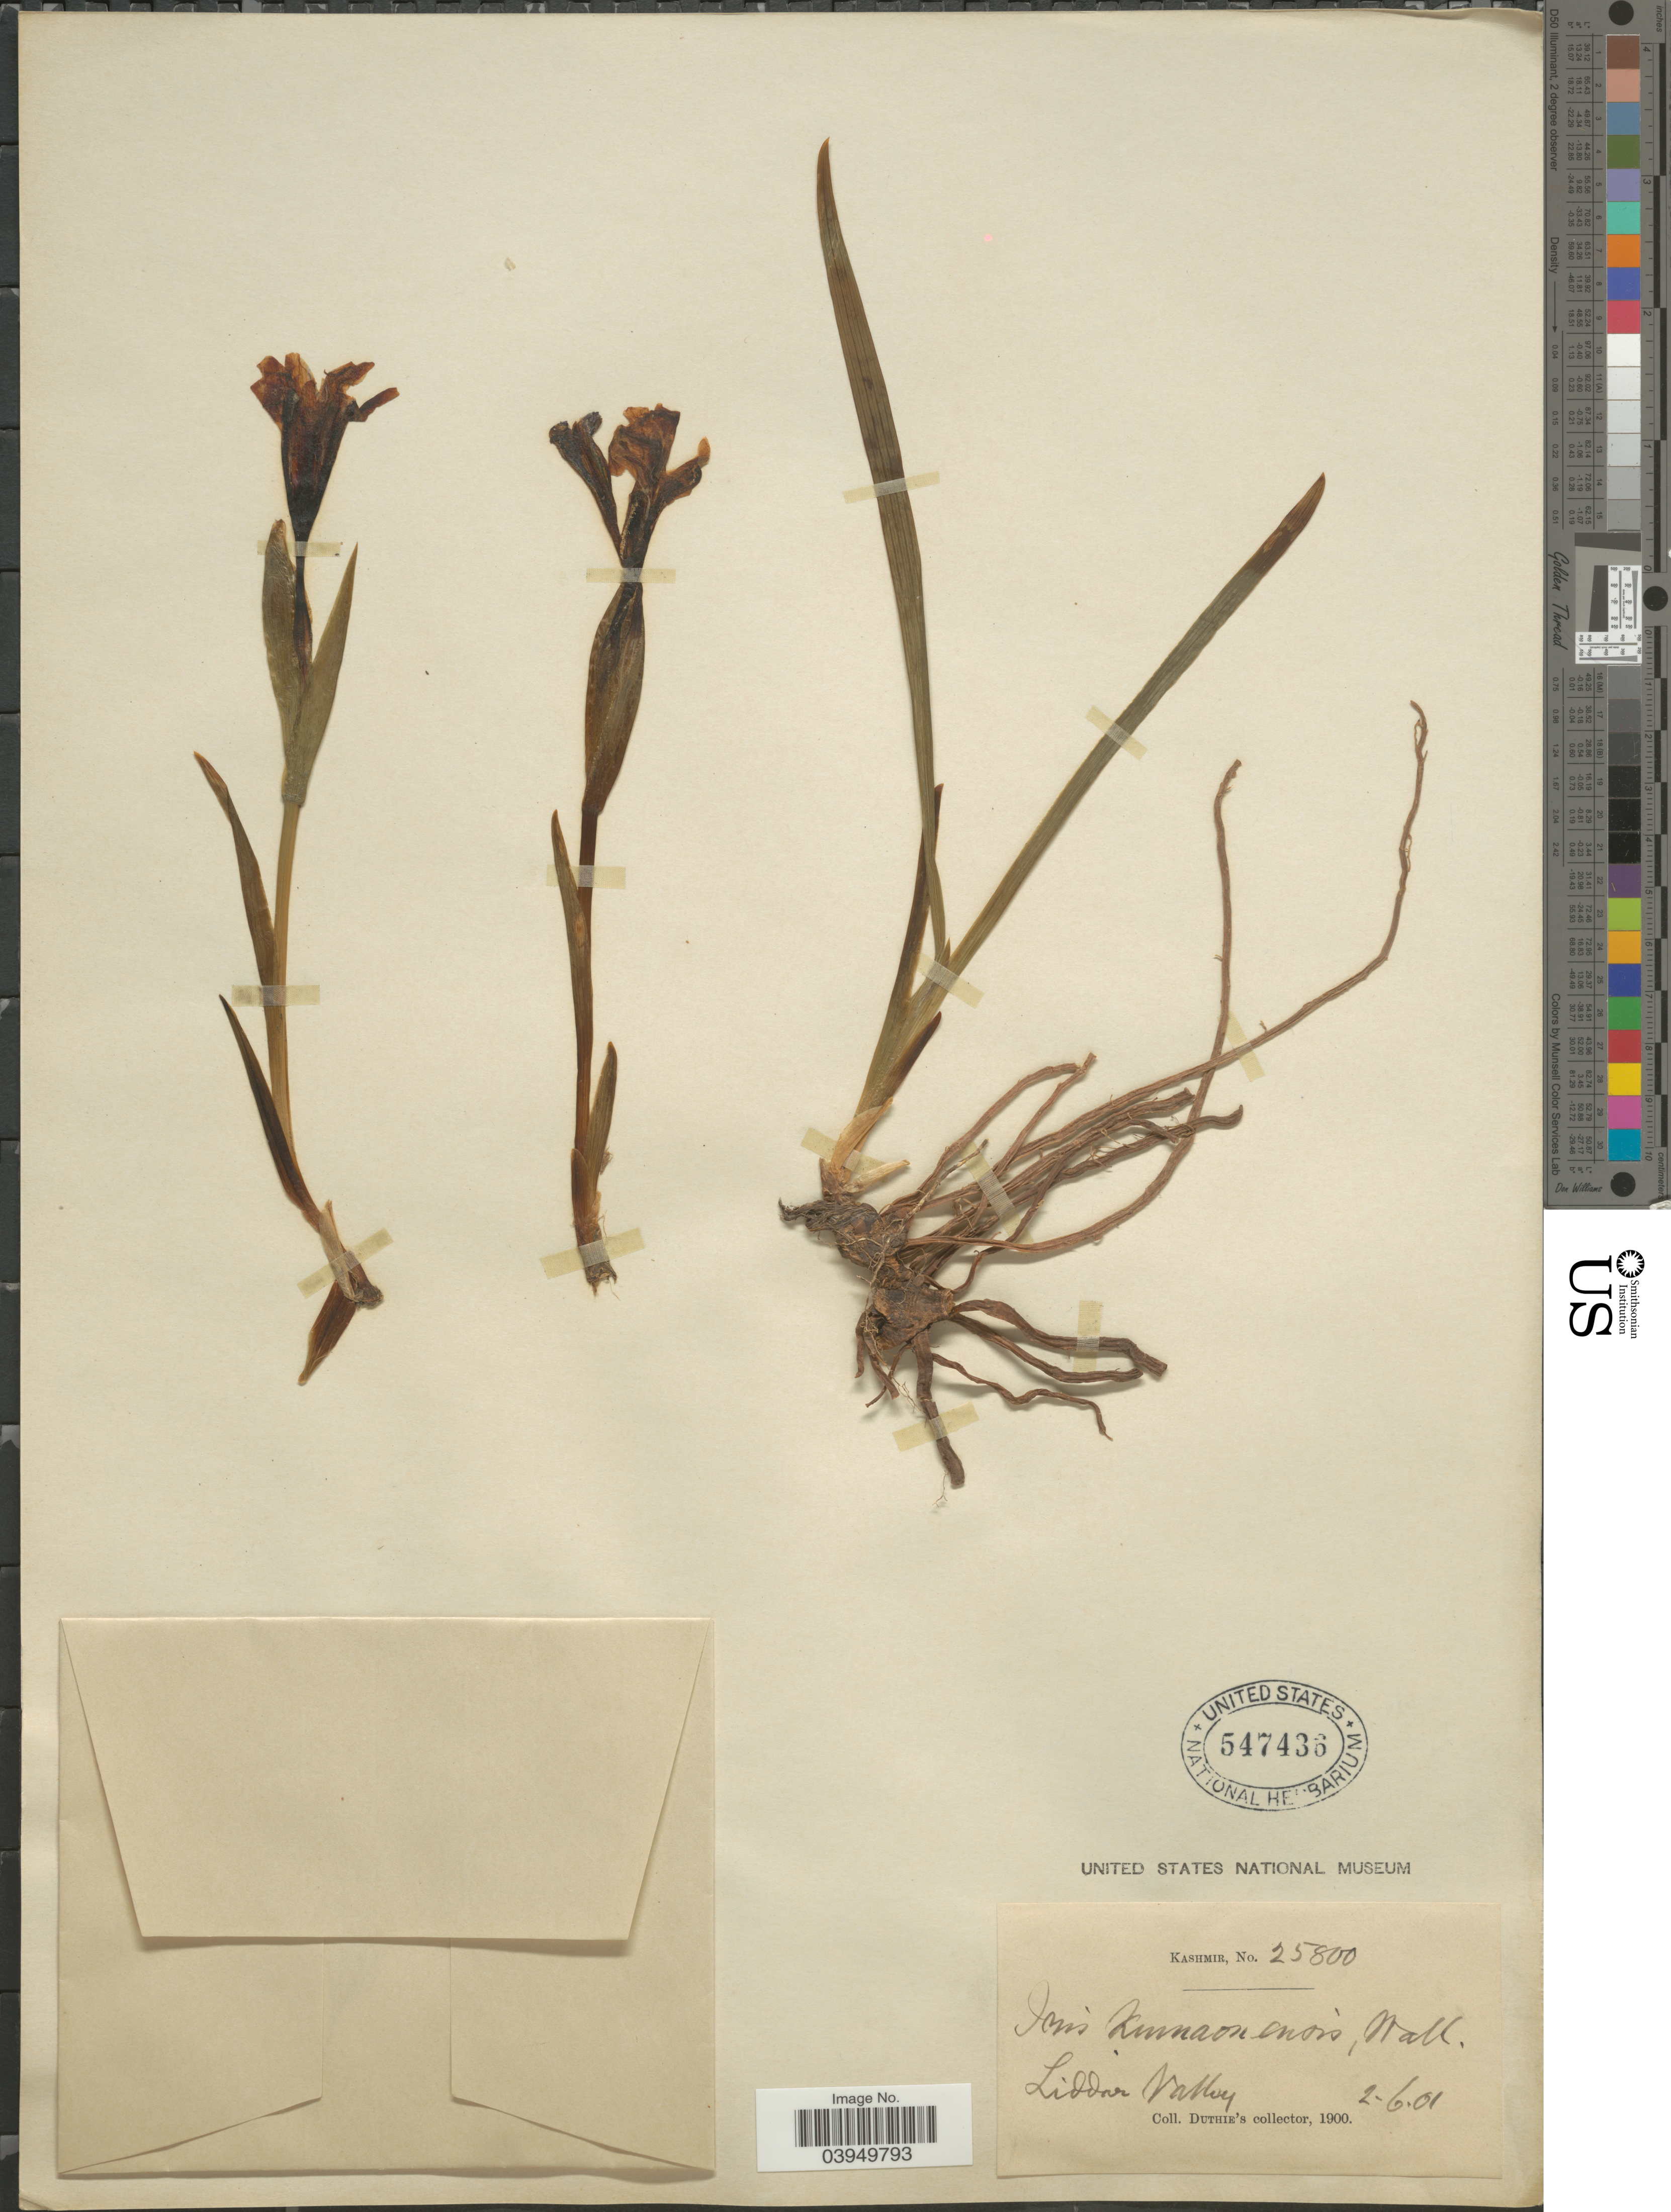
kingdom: Plantae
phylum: Tracheophyta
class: Liliopsida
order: Asparagales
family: Iridaceae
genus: Iris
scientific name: Iris kemaonensis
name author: Wall. ex D. Don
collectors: Duthie's collector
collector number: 25800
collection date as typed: Transcribed d/m/y: 2/6/1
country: India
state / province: Jammu and Kashmir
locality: Kashmir. Lidder Valley.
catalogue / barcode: US 547436